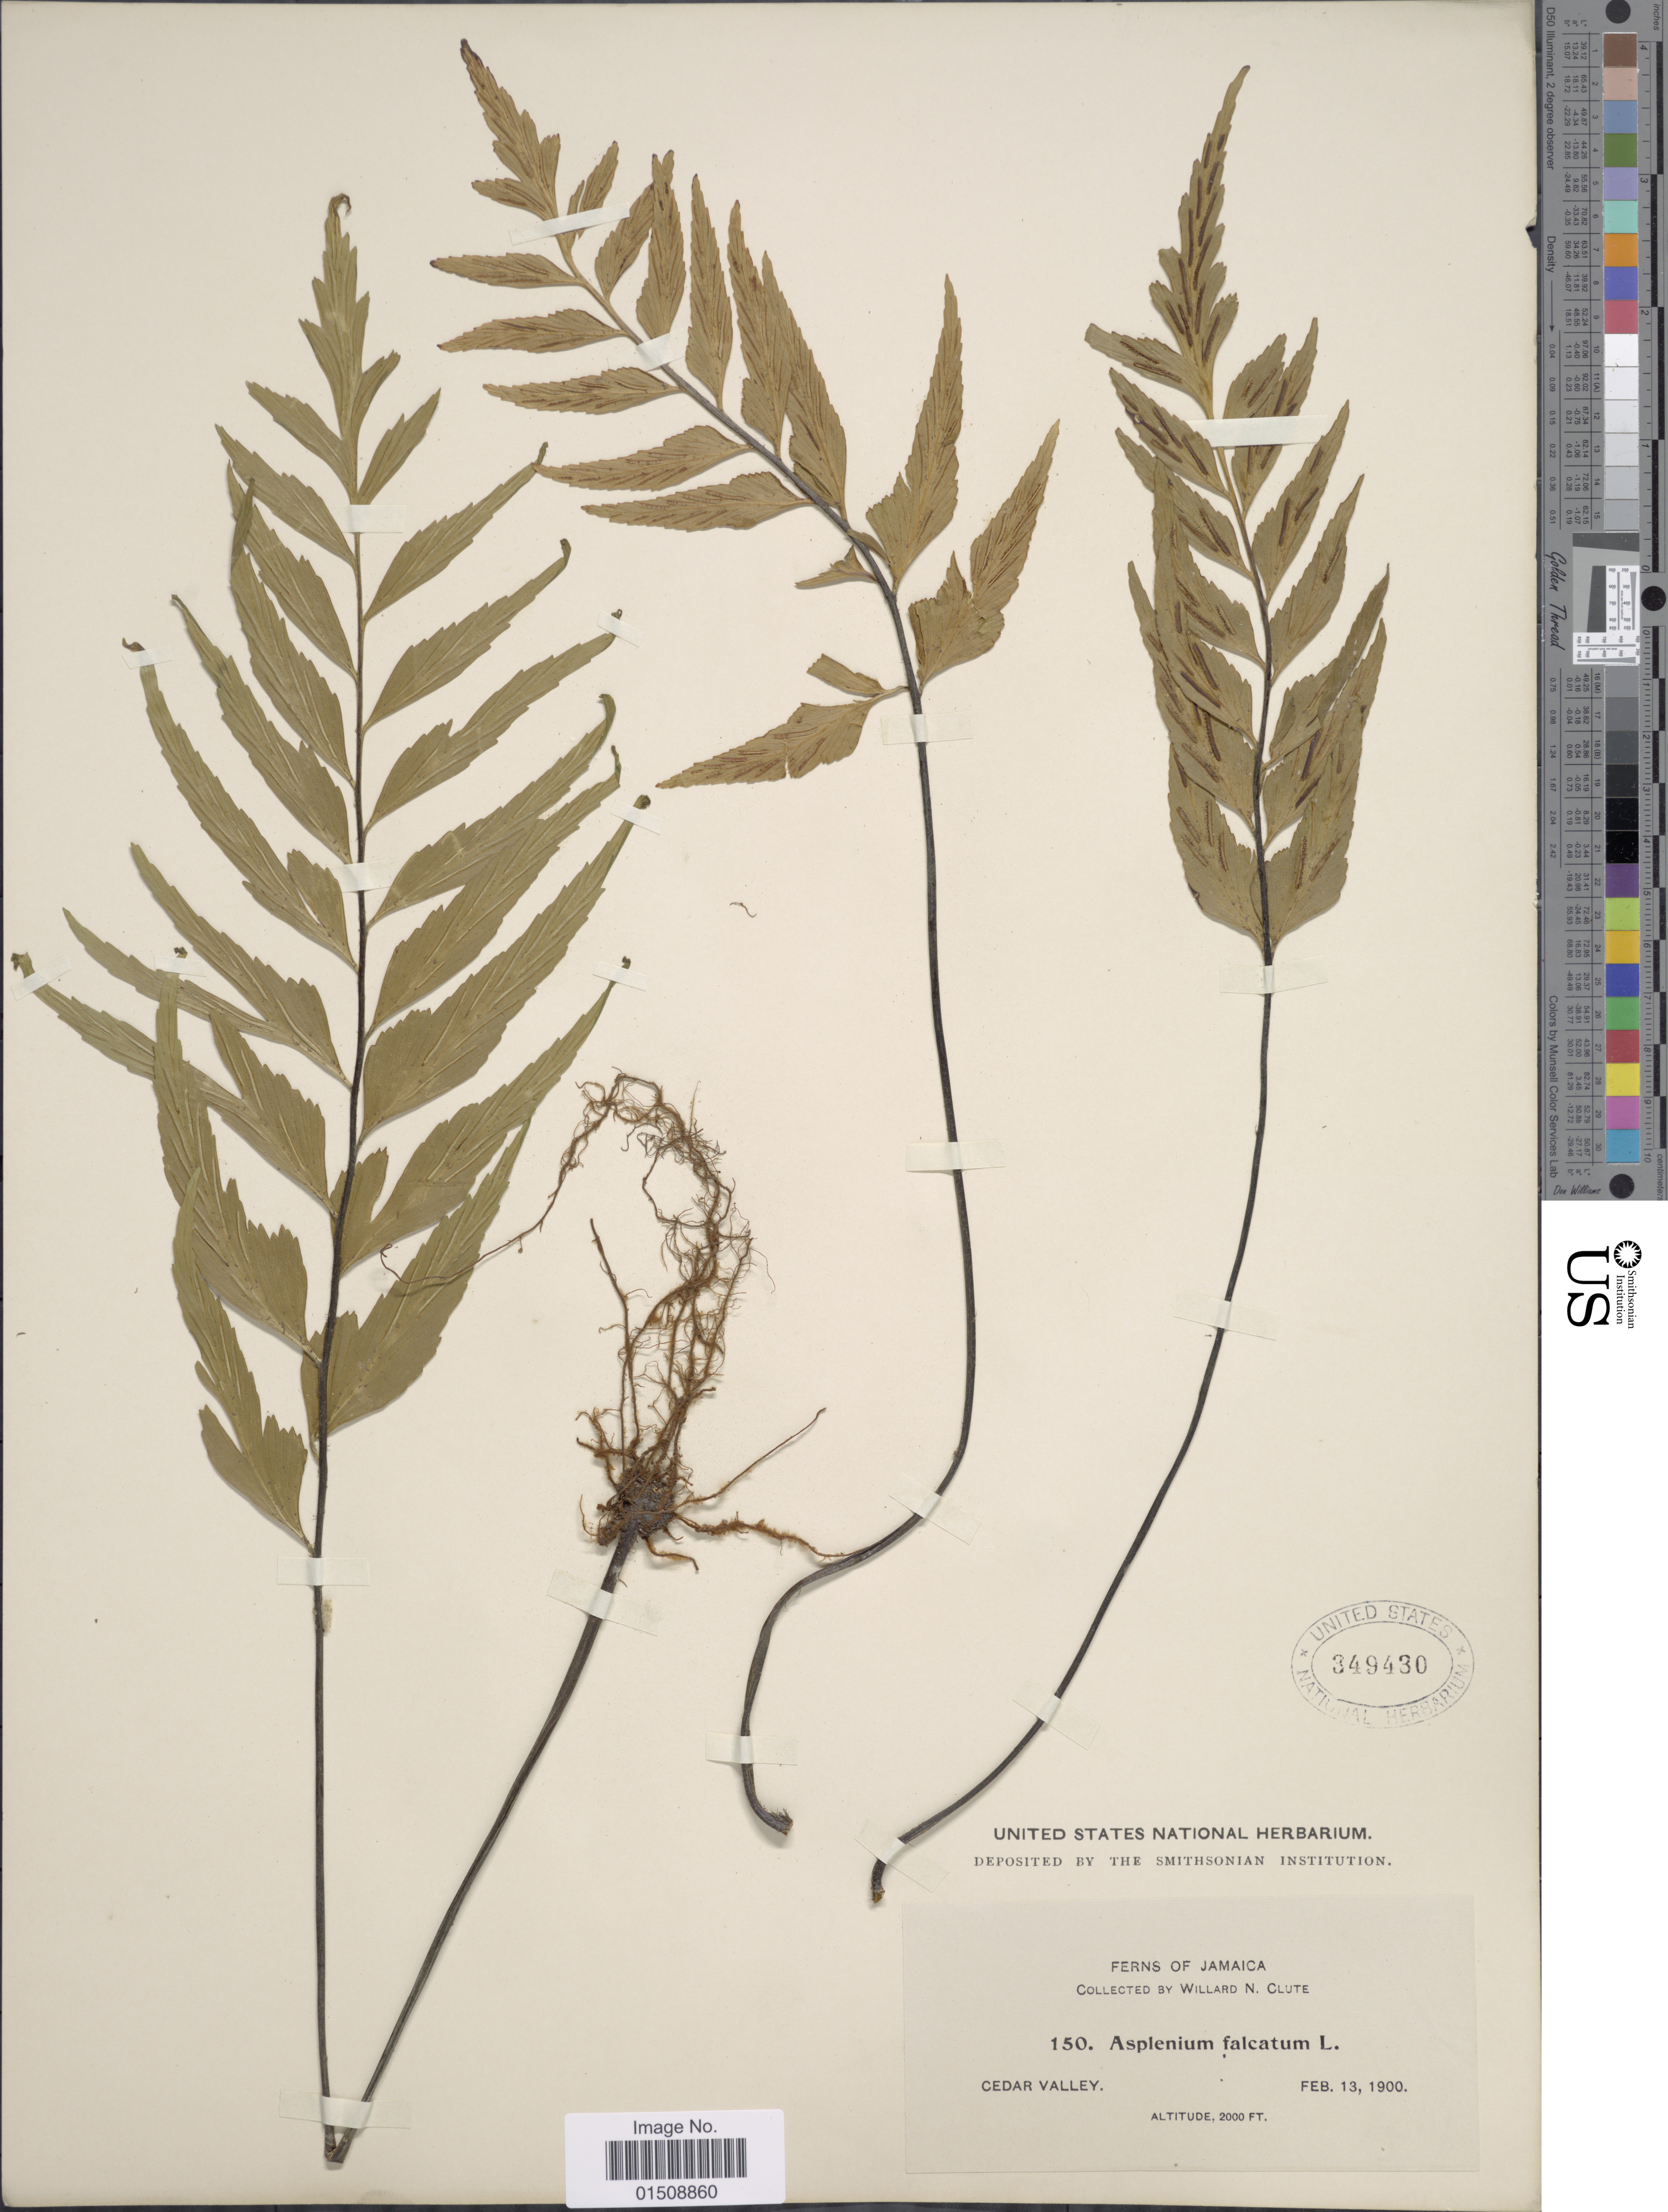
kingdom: Plantae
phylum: Tracheophyta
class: Polypodiopsida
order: Polypodiales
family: Aspleniaceae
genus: Asplenium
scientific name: Asplenium erosum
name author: L.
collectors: W. N. Clute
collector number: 150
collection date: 1900-02-13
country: Jamaica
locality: Cedar Valley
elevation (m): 610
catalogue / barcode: US 349430